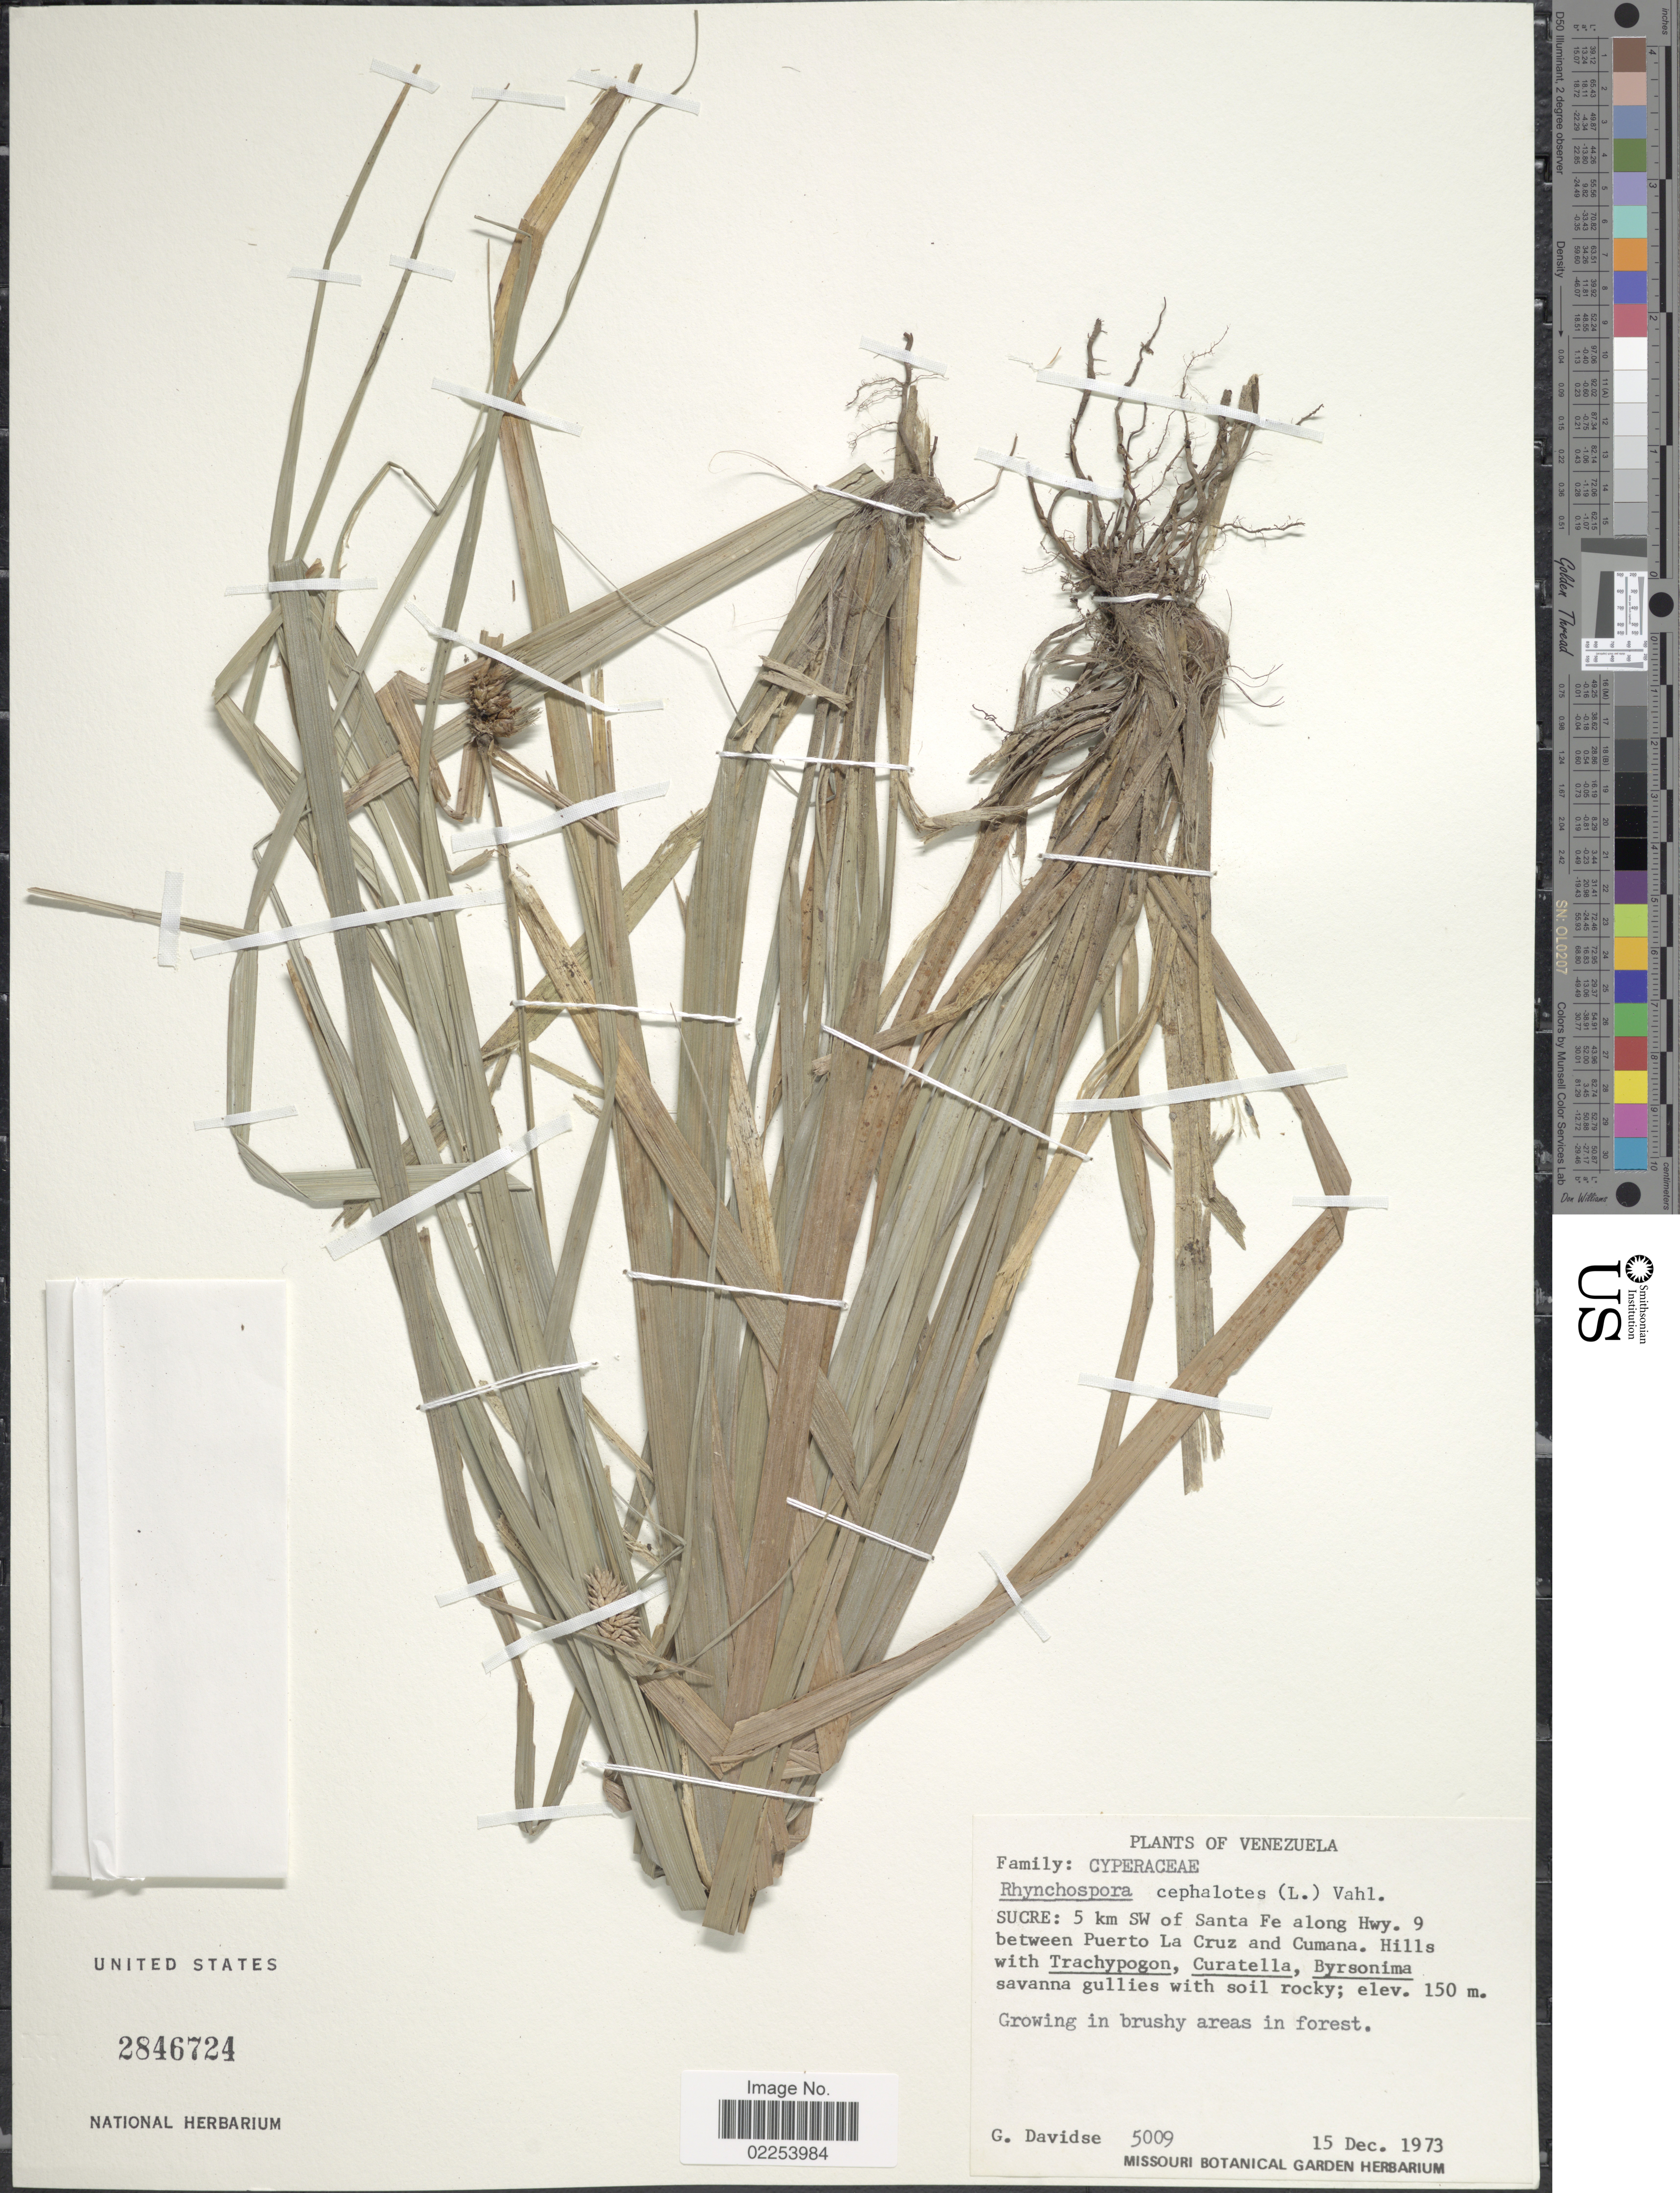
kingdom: Plantae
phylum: Tracheophyta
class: Liliopsida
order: Poales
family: Cyperaceae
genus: Rhynchospora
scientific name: Rhynchospora cephalotes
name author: (L.) Vahl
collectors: G. Davidse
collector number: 5009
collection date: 1973-12-15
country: Venezuela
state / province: Sucre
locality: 5 km SW of Santa Fe along Hwy. 9 between Puerto La Cruz and Cumana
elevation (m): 150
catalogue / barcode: US 2846724